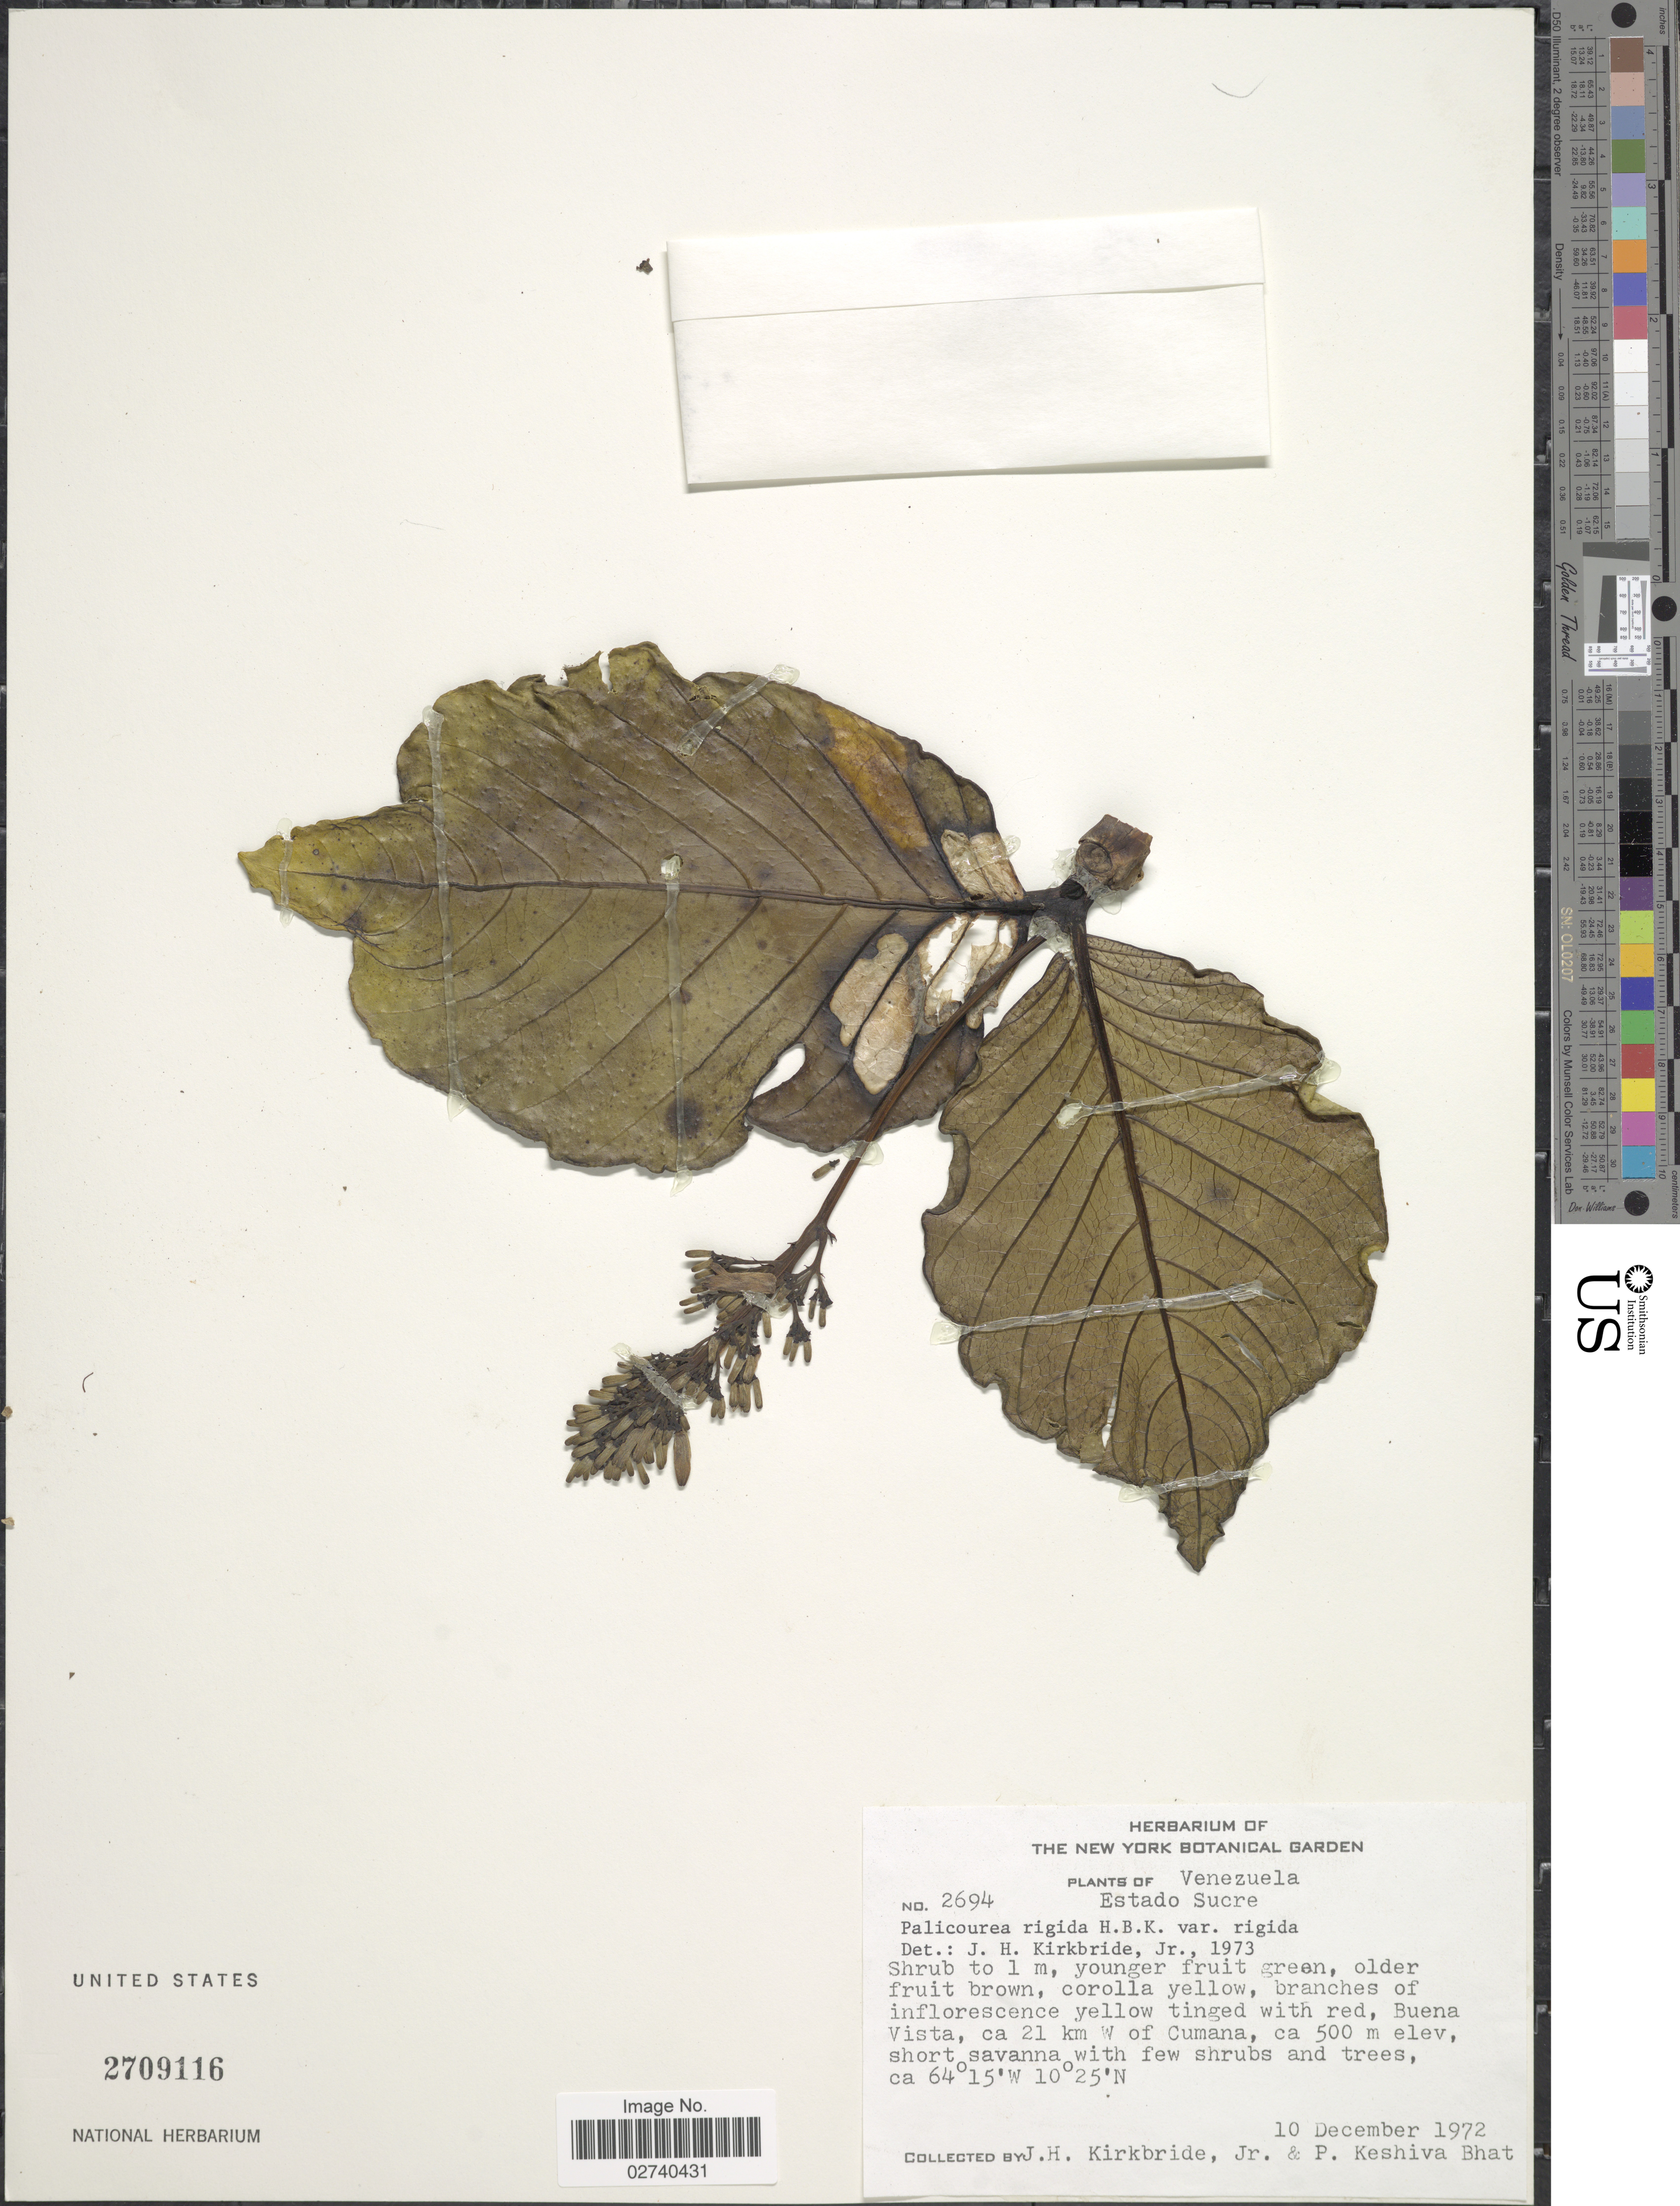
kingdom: Plantae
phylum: Tracheophyta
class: Magnoliopsida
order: Gentianales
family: Rubiaceae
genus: Palicourea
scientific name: Palicourea rigida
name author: Kunth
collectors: J. H. Kirkbride & P. Bhat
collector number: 2694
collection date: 1972-12-10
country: Venezuela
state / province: Sucre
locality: Buena Vista, ca 21 km W of Cumana.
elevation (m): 500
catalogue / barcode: US 2709116